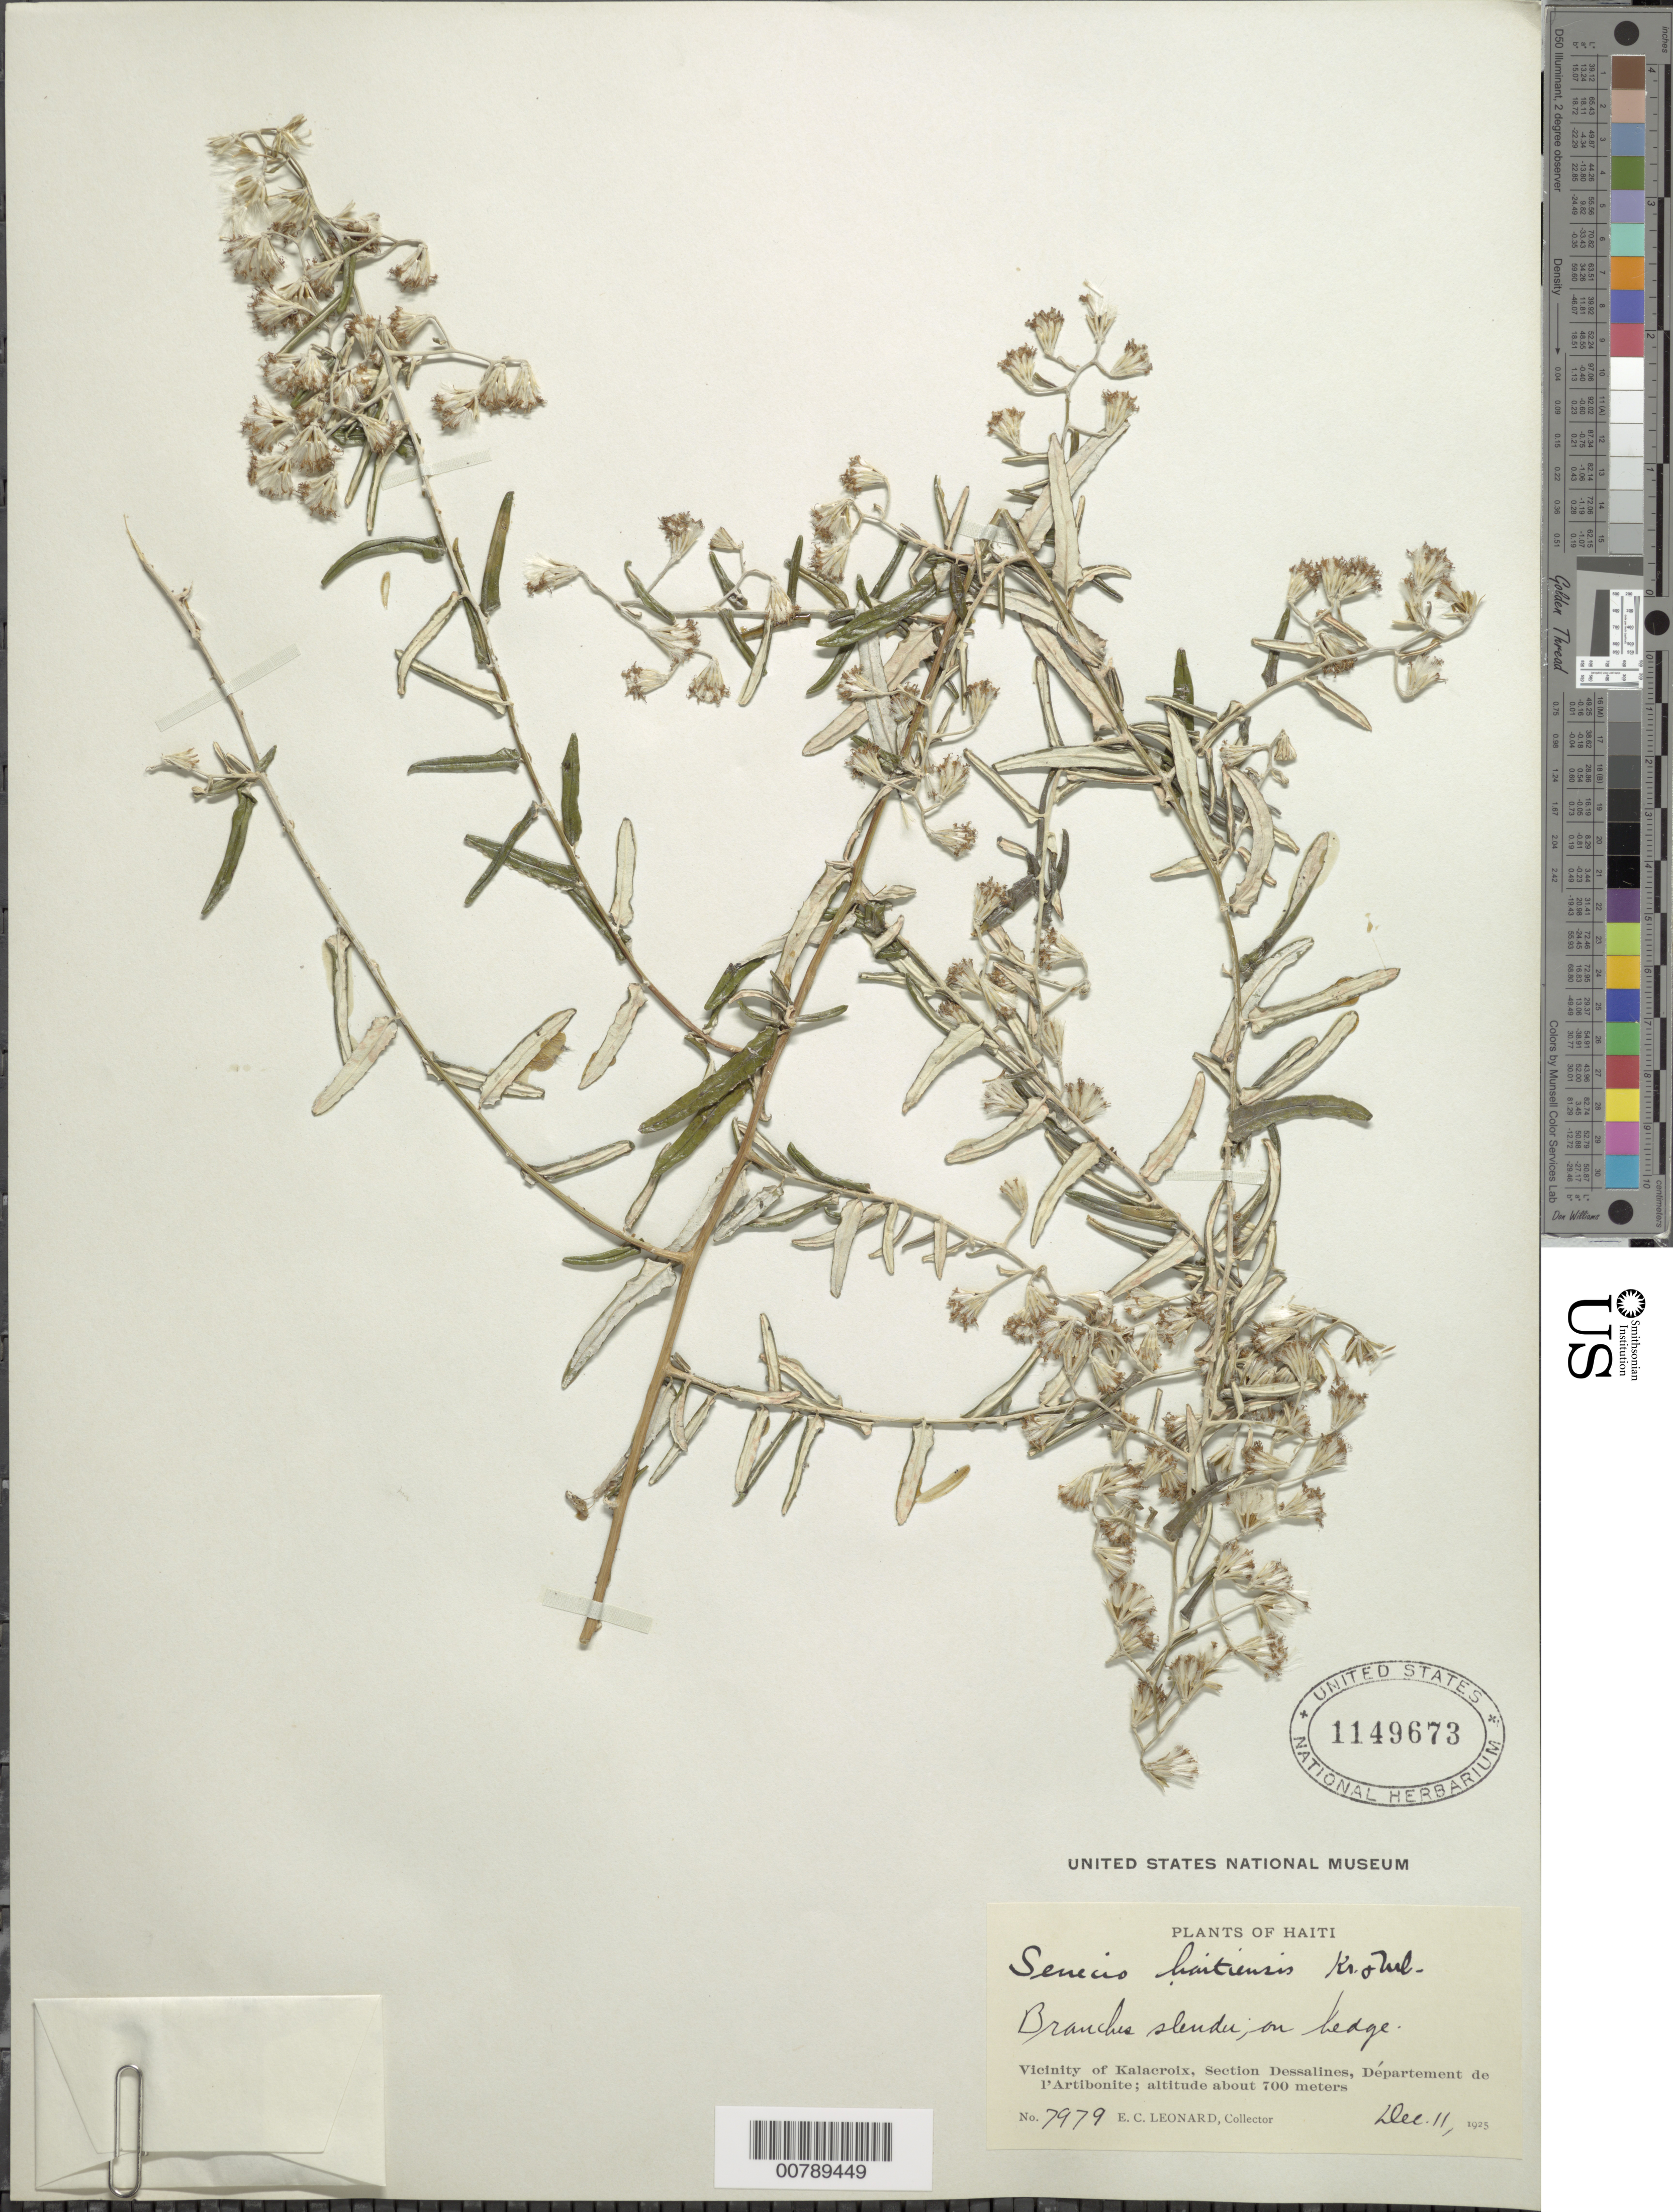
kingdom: Plantae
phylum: Tracheophyta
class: Magnoliopsida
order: Asterales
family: Asteraceae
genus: Senecio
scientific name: Senecio haitiensis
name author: Krug & Urb.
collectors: E. C. Leonard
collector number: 7979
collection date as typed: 11 Dec 1925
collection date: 1925-12-11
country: Haiti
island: Hispaniola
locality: Vicinity of Kalacroix, Section Dessalines, Département de l'Artibonite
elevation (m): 700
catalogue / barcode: US 1149673